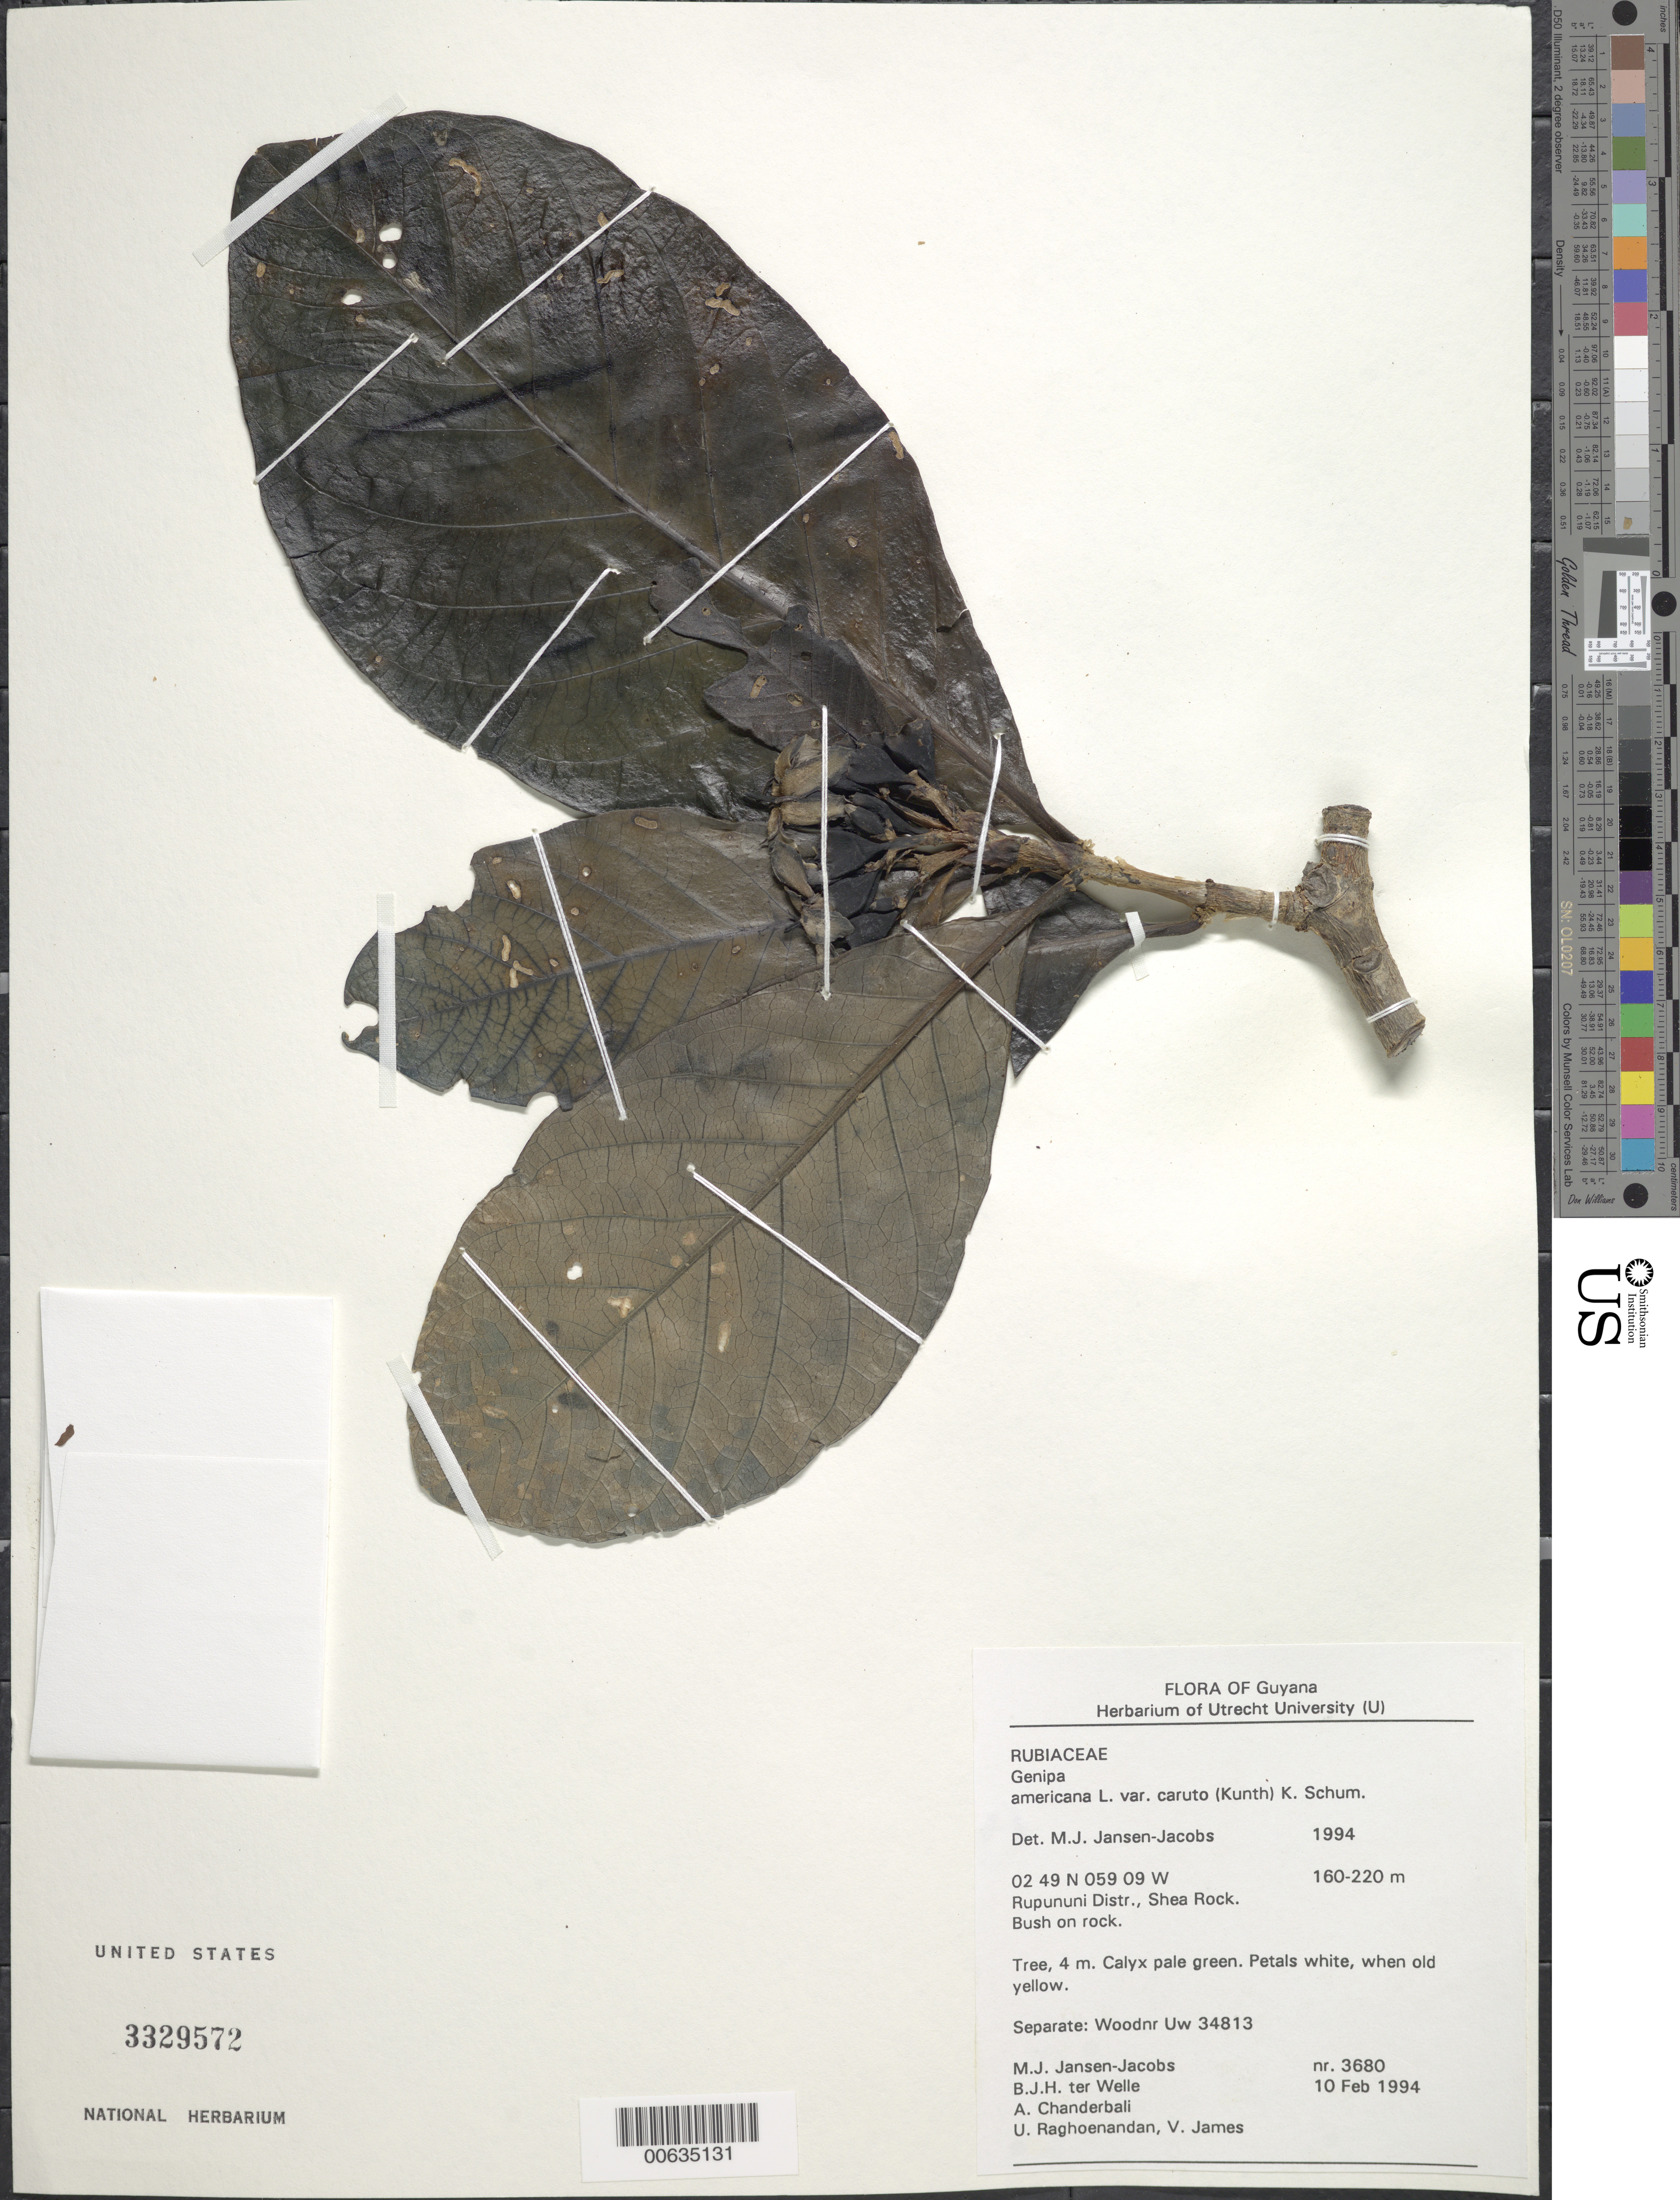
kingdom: Plantae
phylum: Tracheophyta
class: Magnoliopsida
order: Gentianales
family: Rubiaceae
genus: Genipa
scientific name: Genipa americana var. caruto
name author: (Kunth) K. Schum.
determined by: Jansen-Jacobs, M. J., (U), Nationaal Herbarium Nederland, Utrecht University branch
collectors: M. J. Jansen-Jacobs, B. Welle, A. S. Chanderbali, U. Raghoenandan & V. James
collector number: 3680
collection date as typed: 10-Feb-94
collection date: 1994-02-10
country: Guyana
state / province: U. Takutu-U. Essequibo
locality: Shea Rock, Rupununi Dist.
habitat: Bush on rock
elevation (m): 160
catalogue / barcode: US 3329572